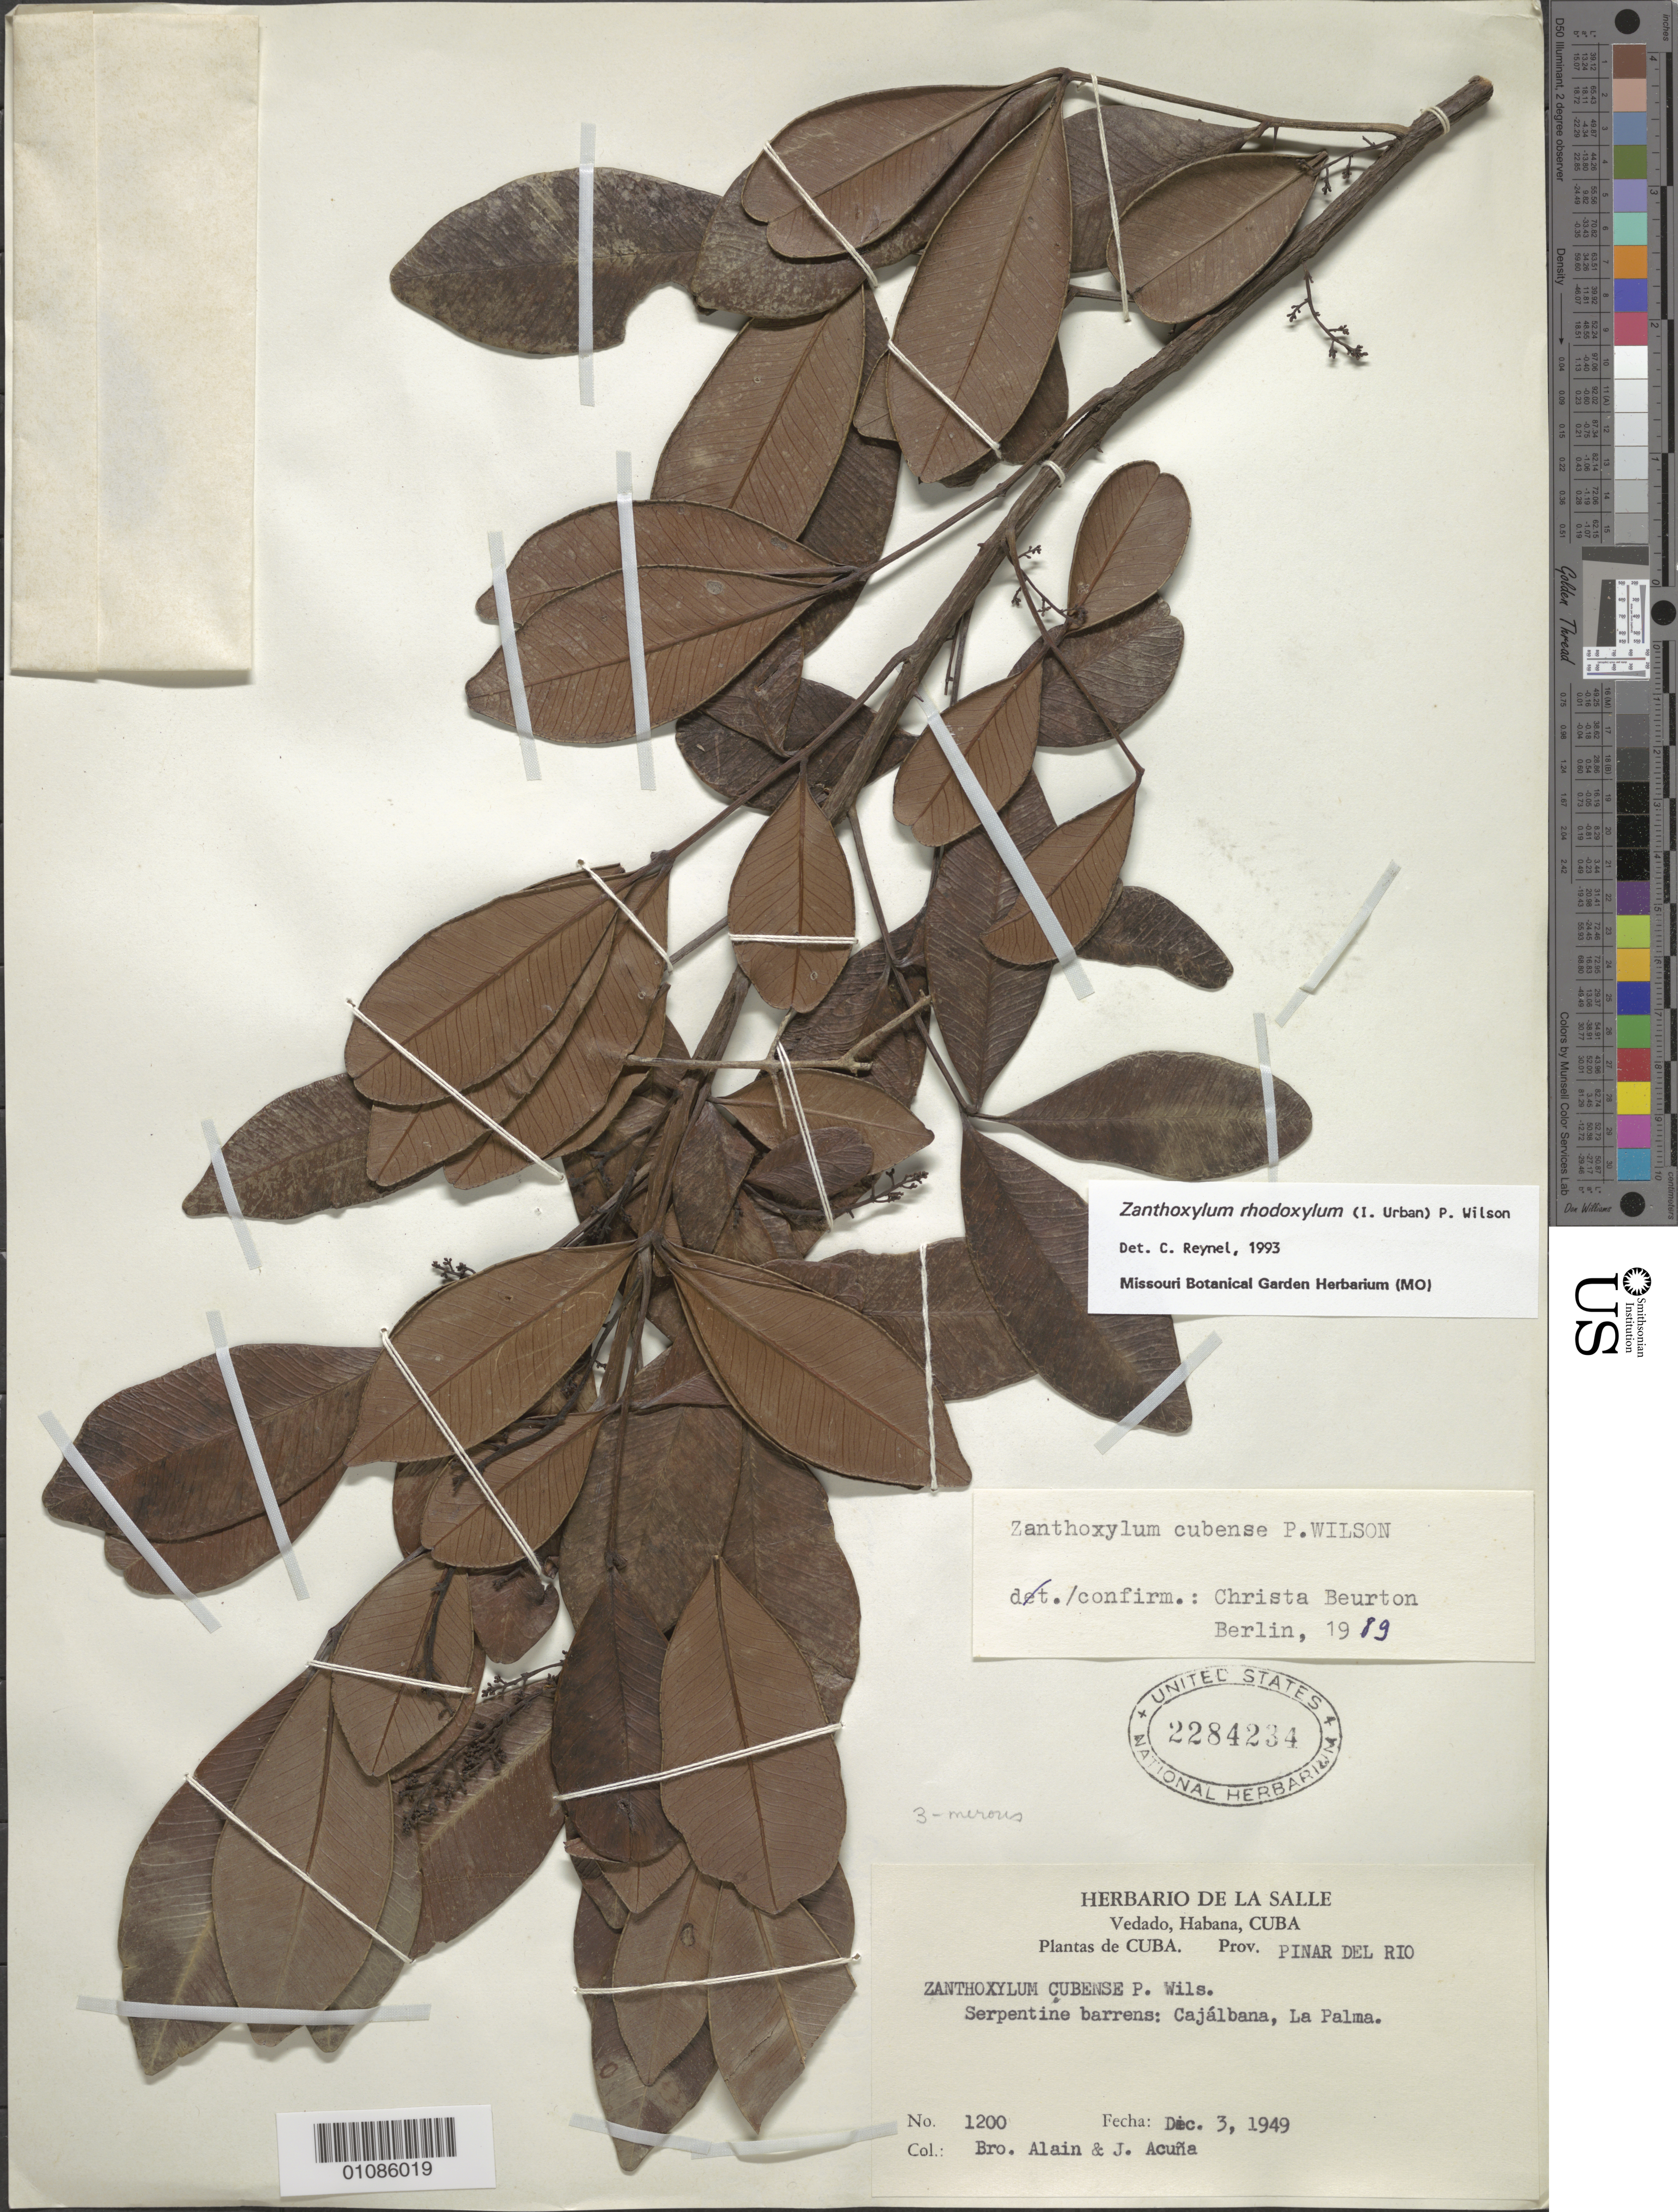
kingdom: Plantae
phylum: Tracheophyta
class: Magnoliopsida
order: Sapindales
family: Rutaceae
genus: Zanthoxylum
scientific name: Zanthoxylum rhodoxylon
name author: (Urb.) P. Wilson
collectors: A. H. Liogier & J. Acuña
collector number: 1200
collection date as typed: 03 Dec 1949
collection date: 1949-12-03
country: Cuba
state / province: Pinar del Rio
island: Cuba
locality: Serpentine barrens: Cajalbana, La palma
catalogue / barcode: US 2284234